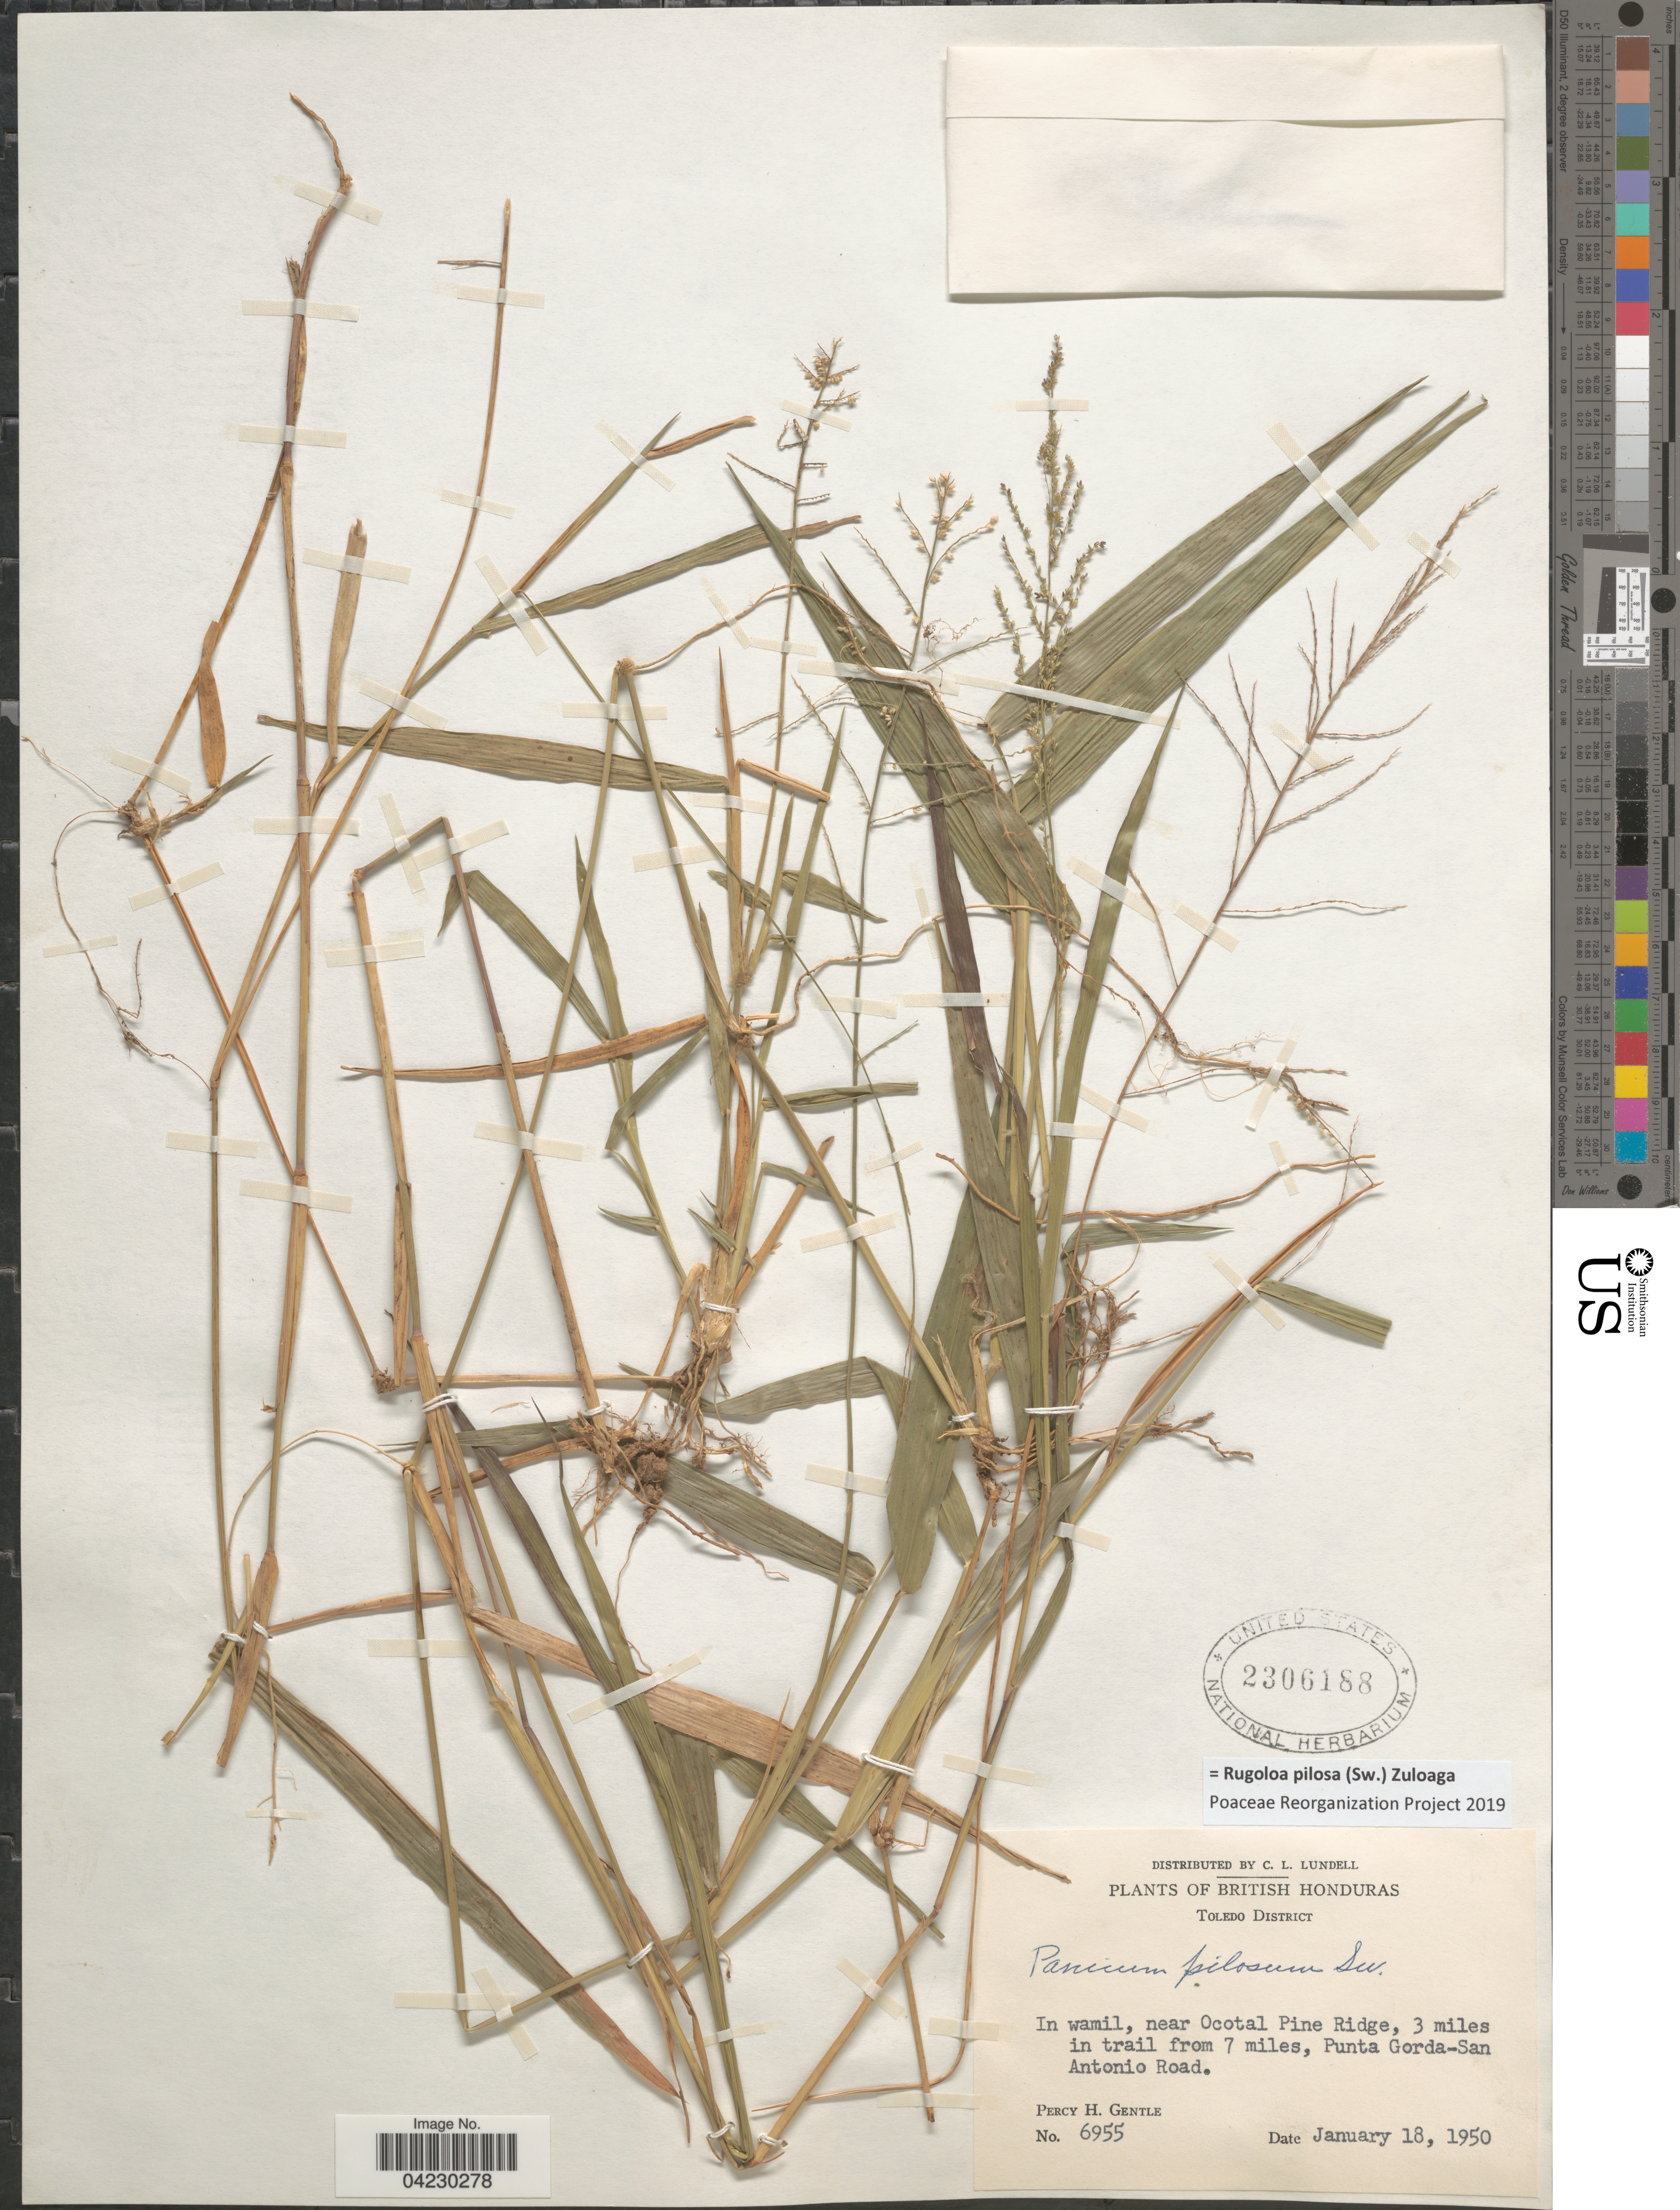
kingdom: Plantae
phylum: Tracheophyta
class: Liliopsida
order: Poales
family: Poaceae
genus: Rugoloa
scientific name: Rugoloa pilosa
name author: (Sw.) Zuloaga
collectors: P. H. Gentle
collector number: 6955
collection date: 1950-01-18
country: Belize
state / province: Toledo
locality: British Honduras. Toledo District. In wamil, near Ocotal Pine Ridge, 3 miles in trail from 7 miles, Punta Gorda-San Antonio Road.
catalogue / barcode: US 2306188